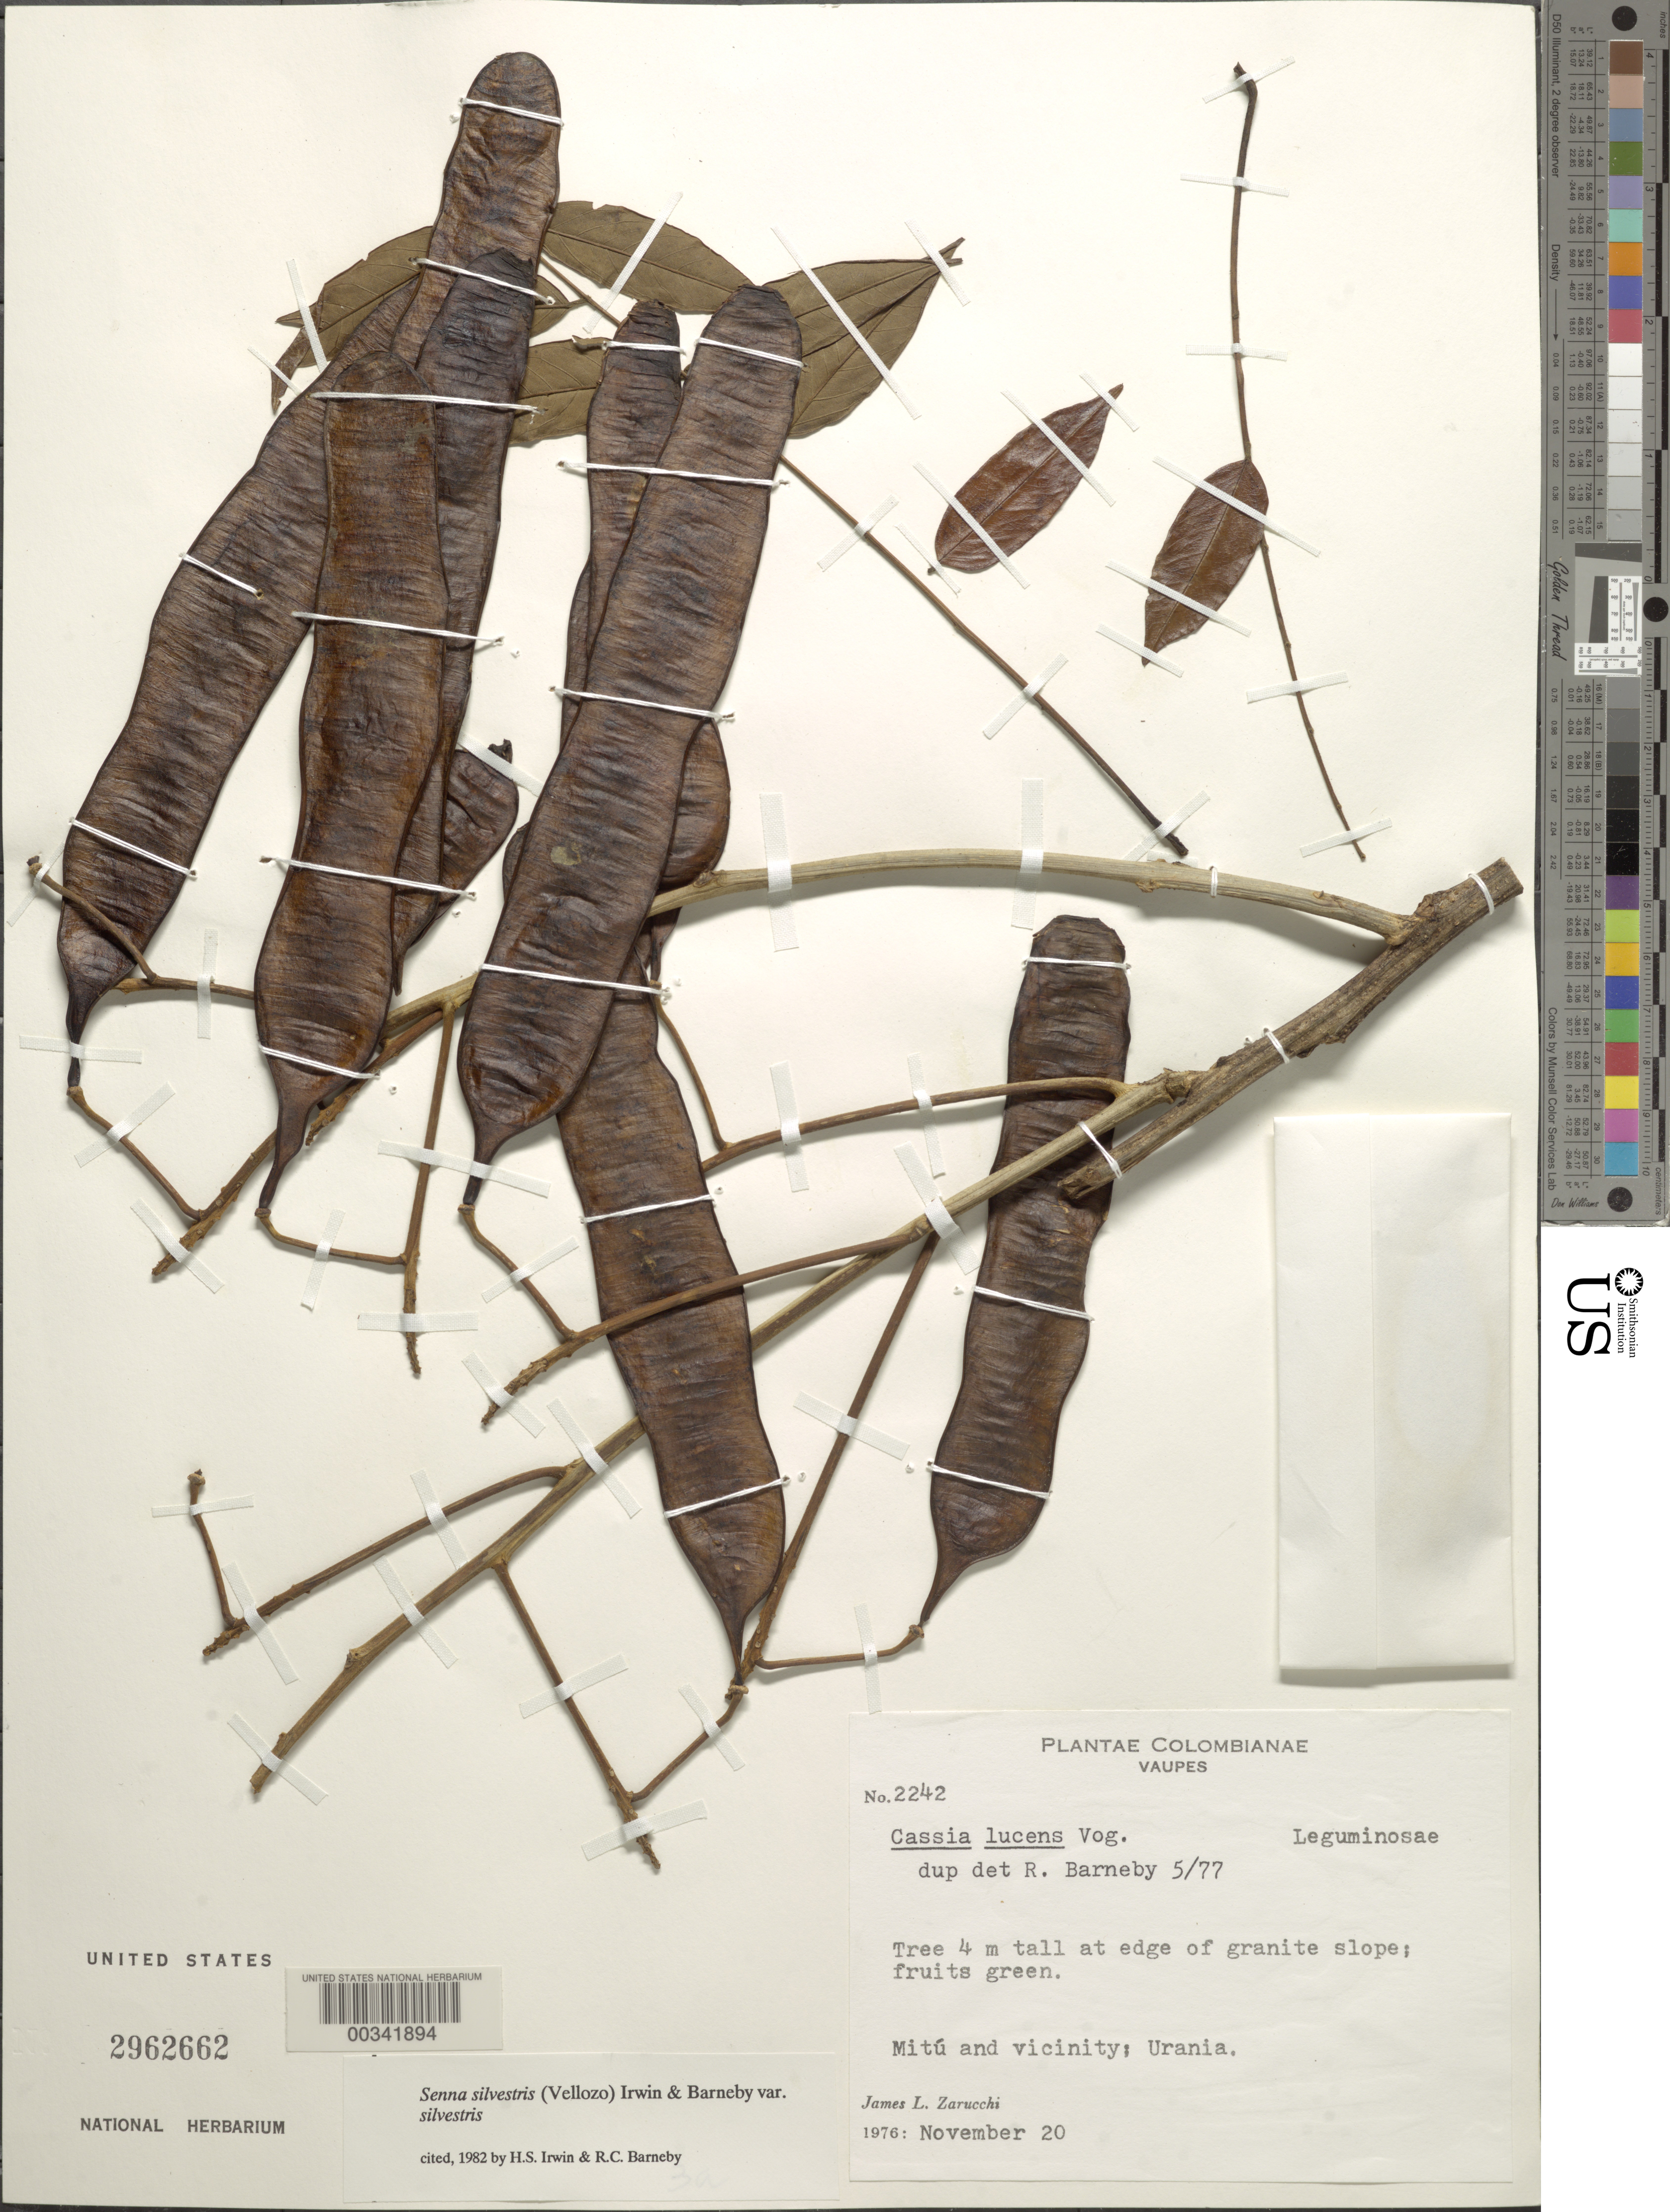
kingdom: Plantae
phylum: Tracheophyta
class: Magnoliopsida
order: Fabales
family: Fabaceae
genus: Senna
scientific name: Senna silvestris var. silvestris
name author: (Vell.) H.S. Irwin & Barneby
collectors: J. L. Zarucchi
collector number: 2242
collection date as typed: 20 Nov 1976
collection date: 1976-11-20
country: Colombia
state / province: Vaupés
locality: Mitu and vicinity: Urania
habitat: At edge of granite slope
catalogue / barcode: US 2962662